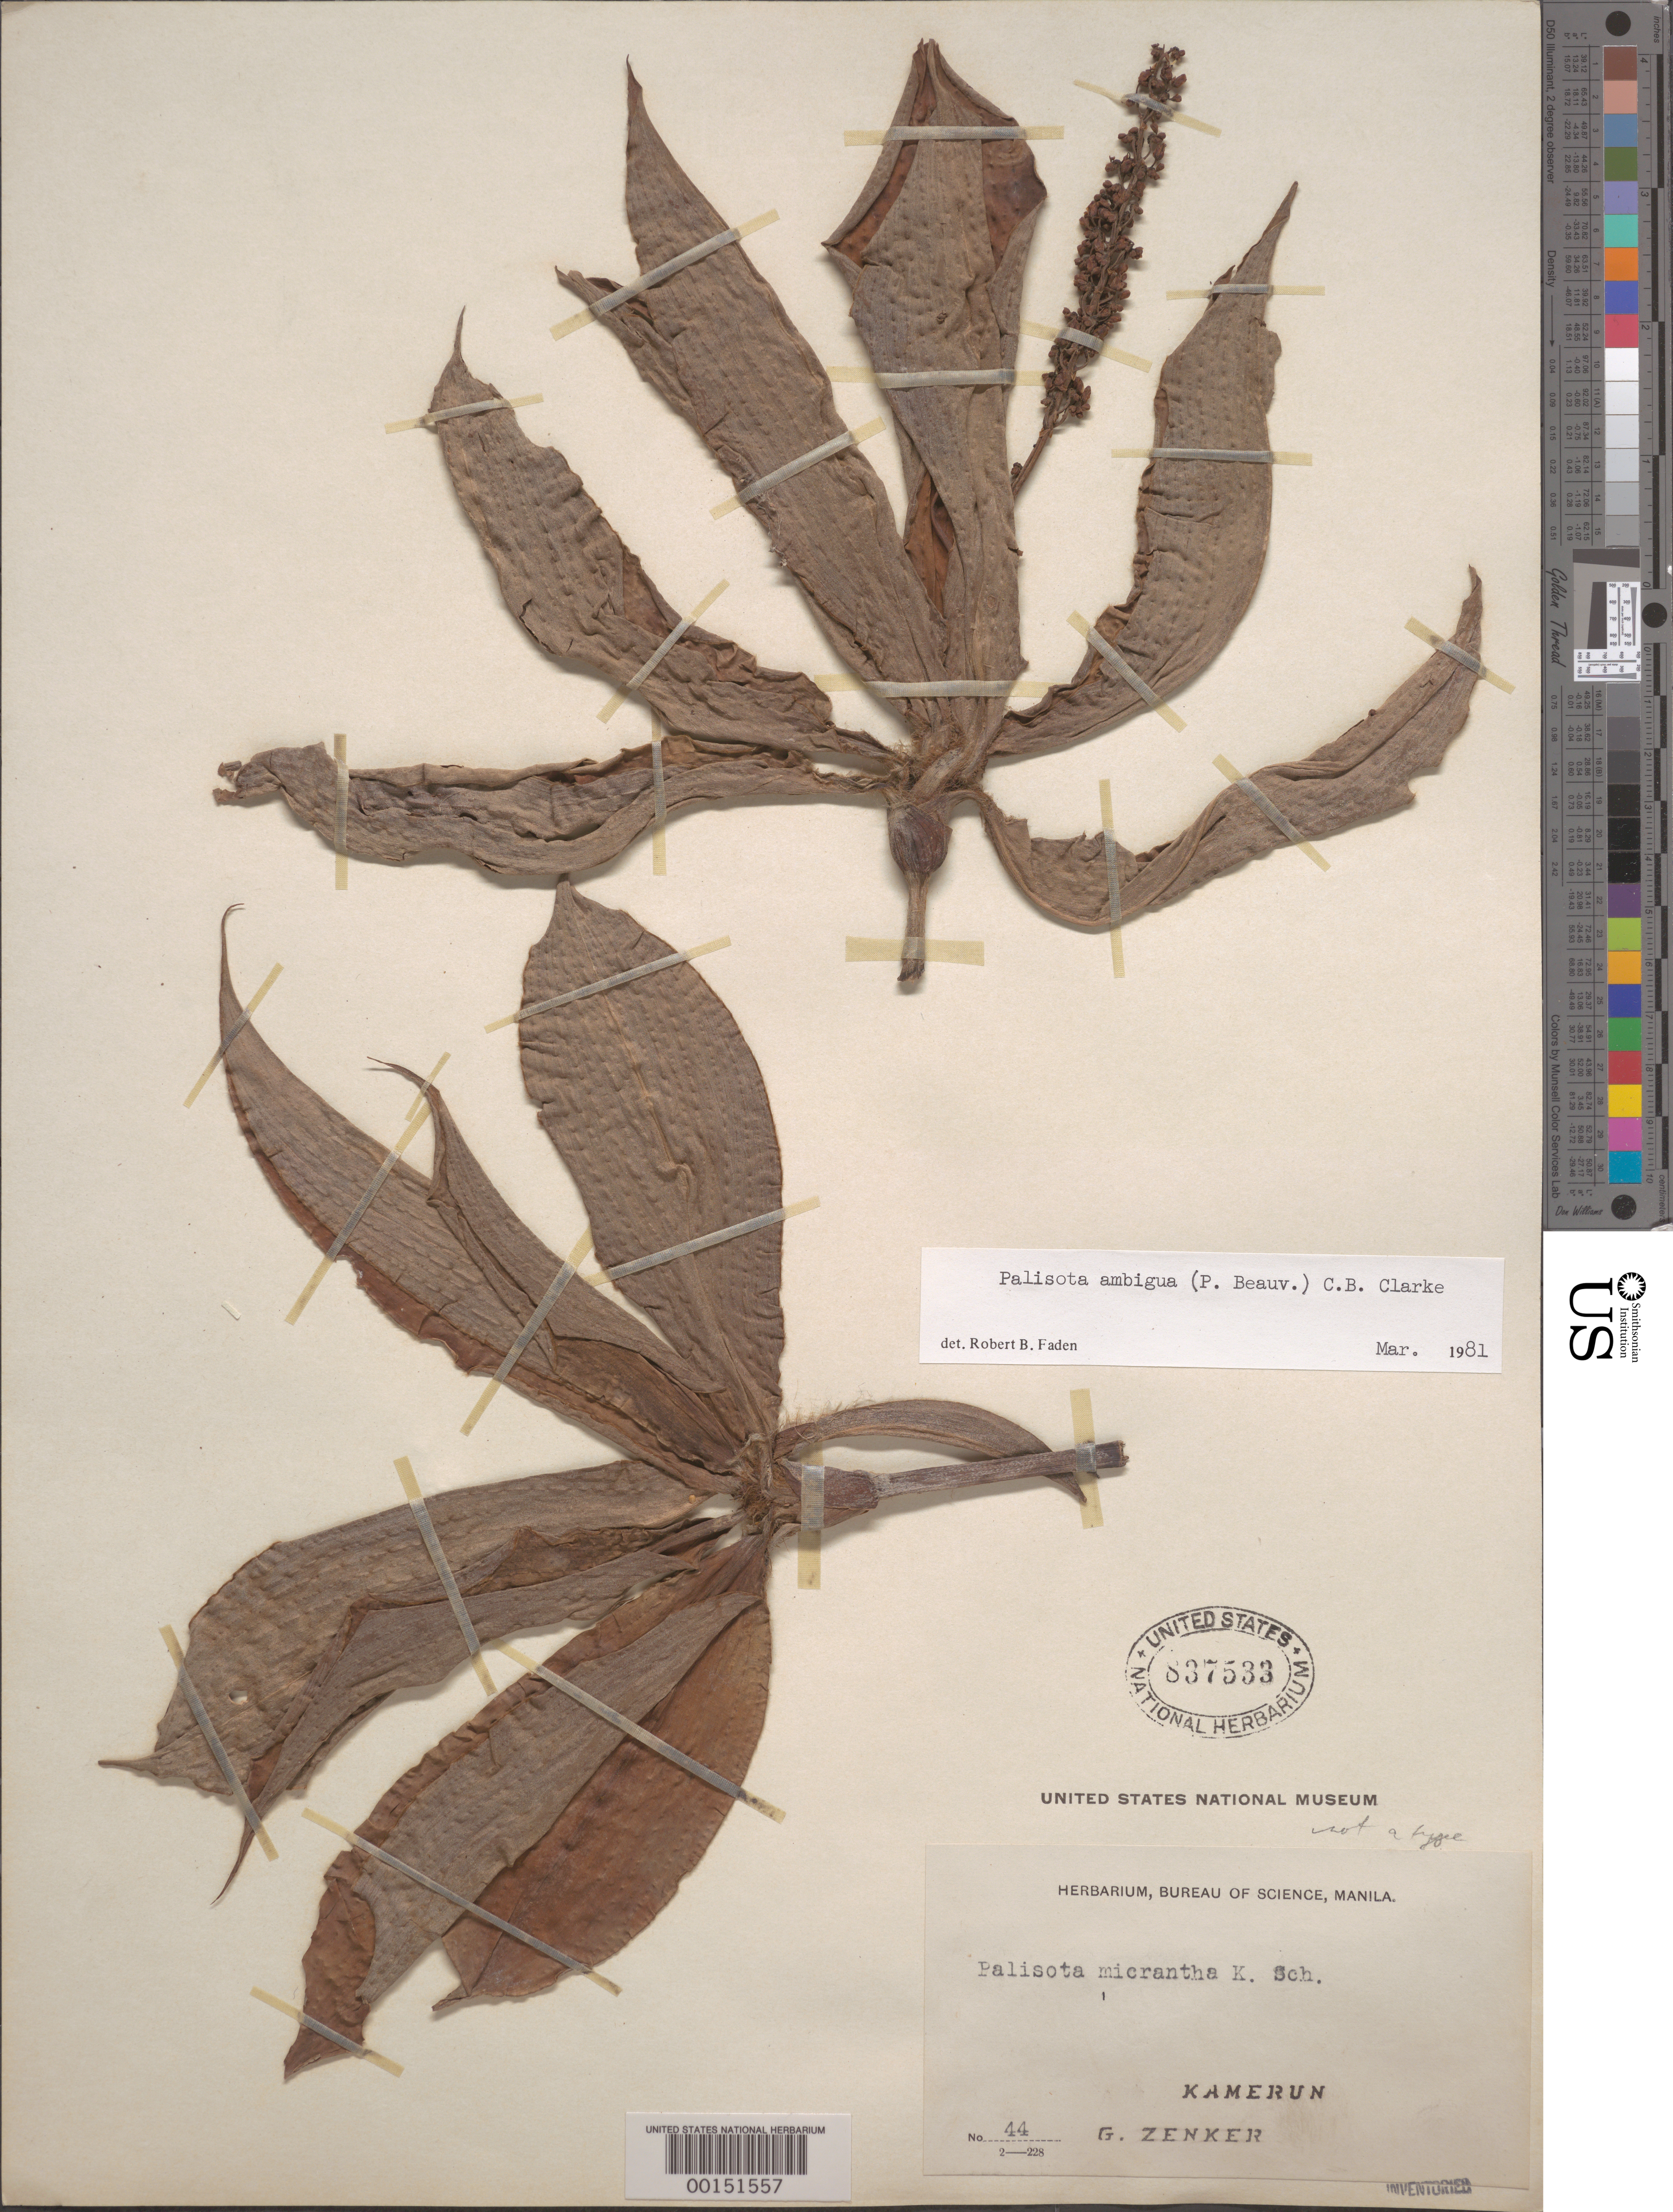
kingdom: Plantae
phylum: Tracheophyta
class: Liliopsida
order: Commelinales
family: Commelinaceae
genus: Palisota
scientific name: Palisota ambigua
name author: (P. Beauv.) C.B. Clarke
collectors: G. A. Zenker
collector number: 44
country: Cameroon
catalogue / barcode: US 837533